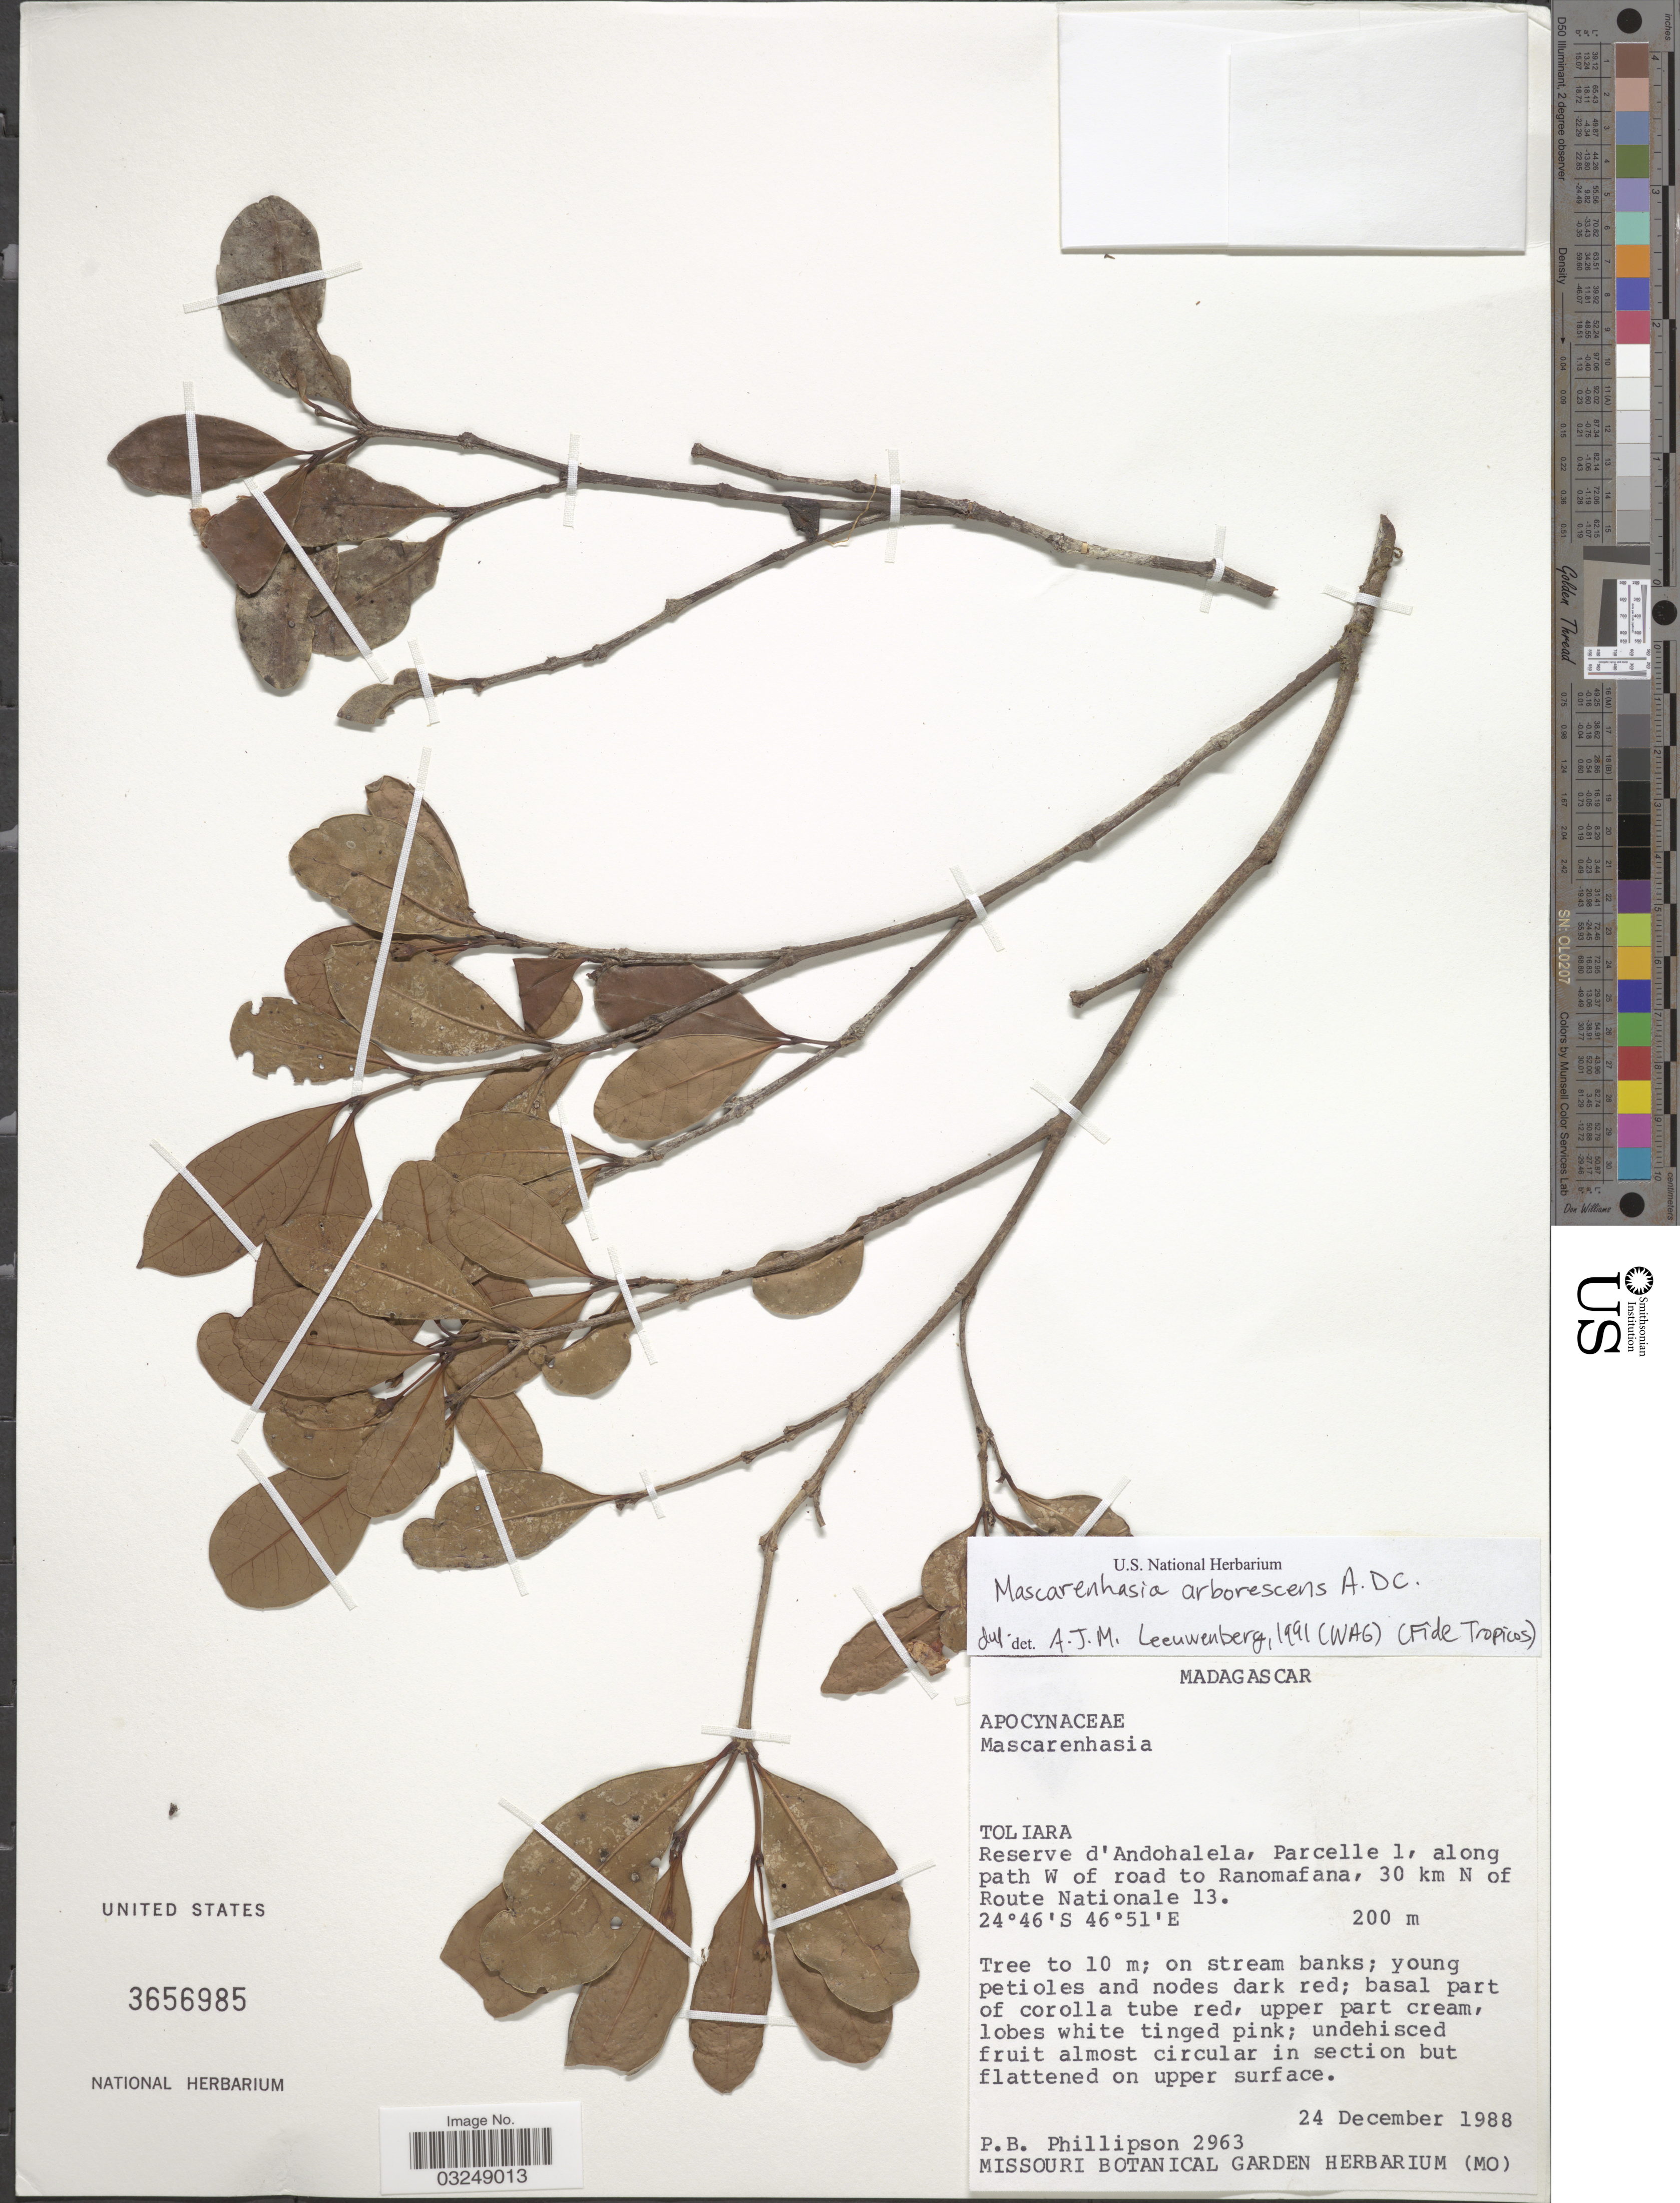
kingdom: Plantae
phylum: Tracheophyta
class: Magnoliopsida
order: Gentianales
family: Apocynaceae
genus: Mascarenhasia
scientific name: Mascarenhasia arborescens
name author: A. DC.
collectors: P. B. Phillipson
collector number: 2963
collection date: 1988-12-24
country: Madagascar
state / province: Anosy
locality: Reserve d'Andohalela, Parcelle 1, along path W of road to Ranomafana, 30 km N of Route Nationale 13.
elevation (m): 200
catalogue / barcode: US 3656985